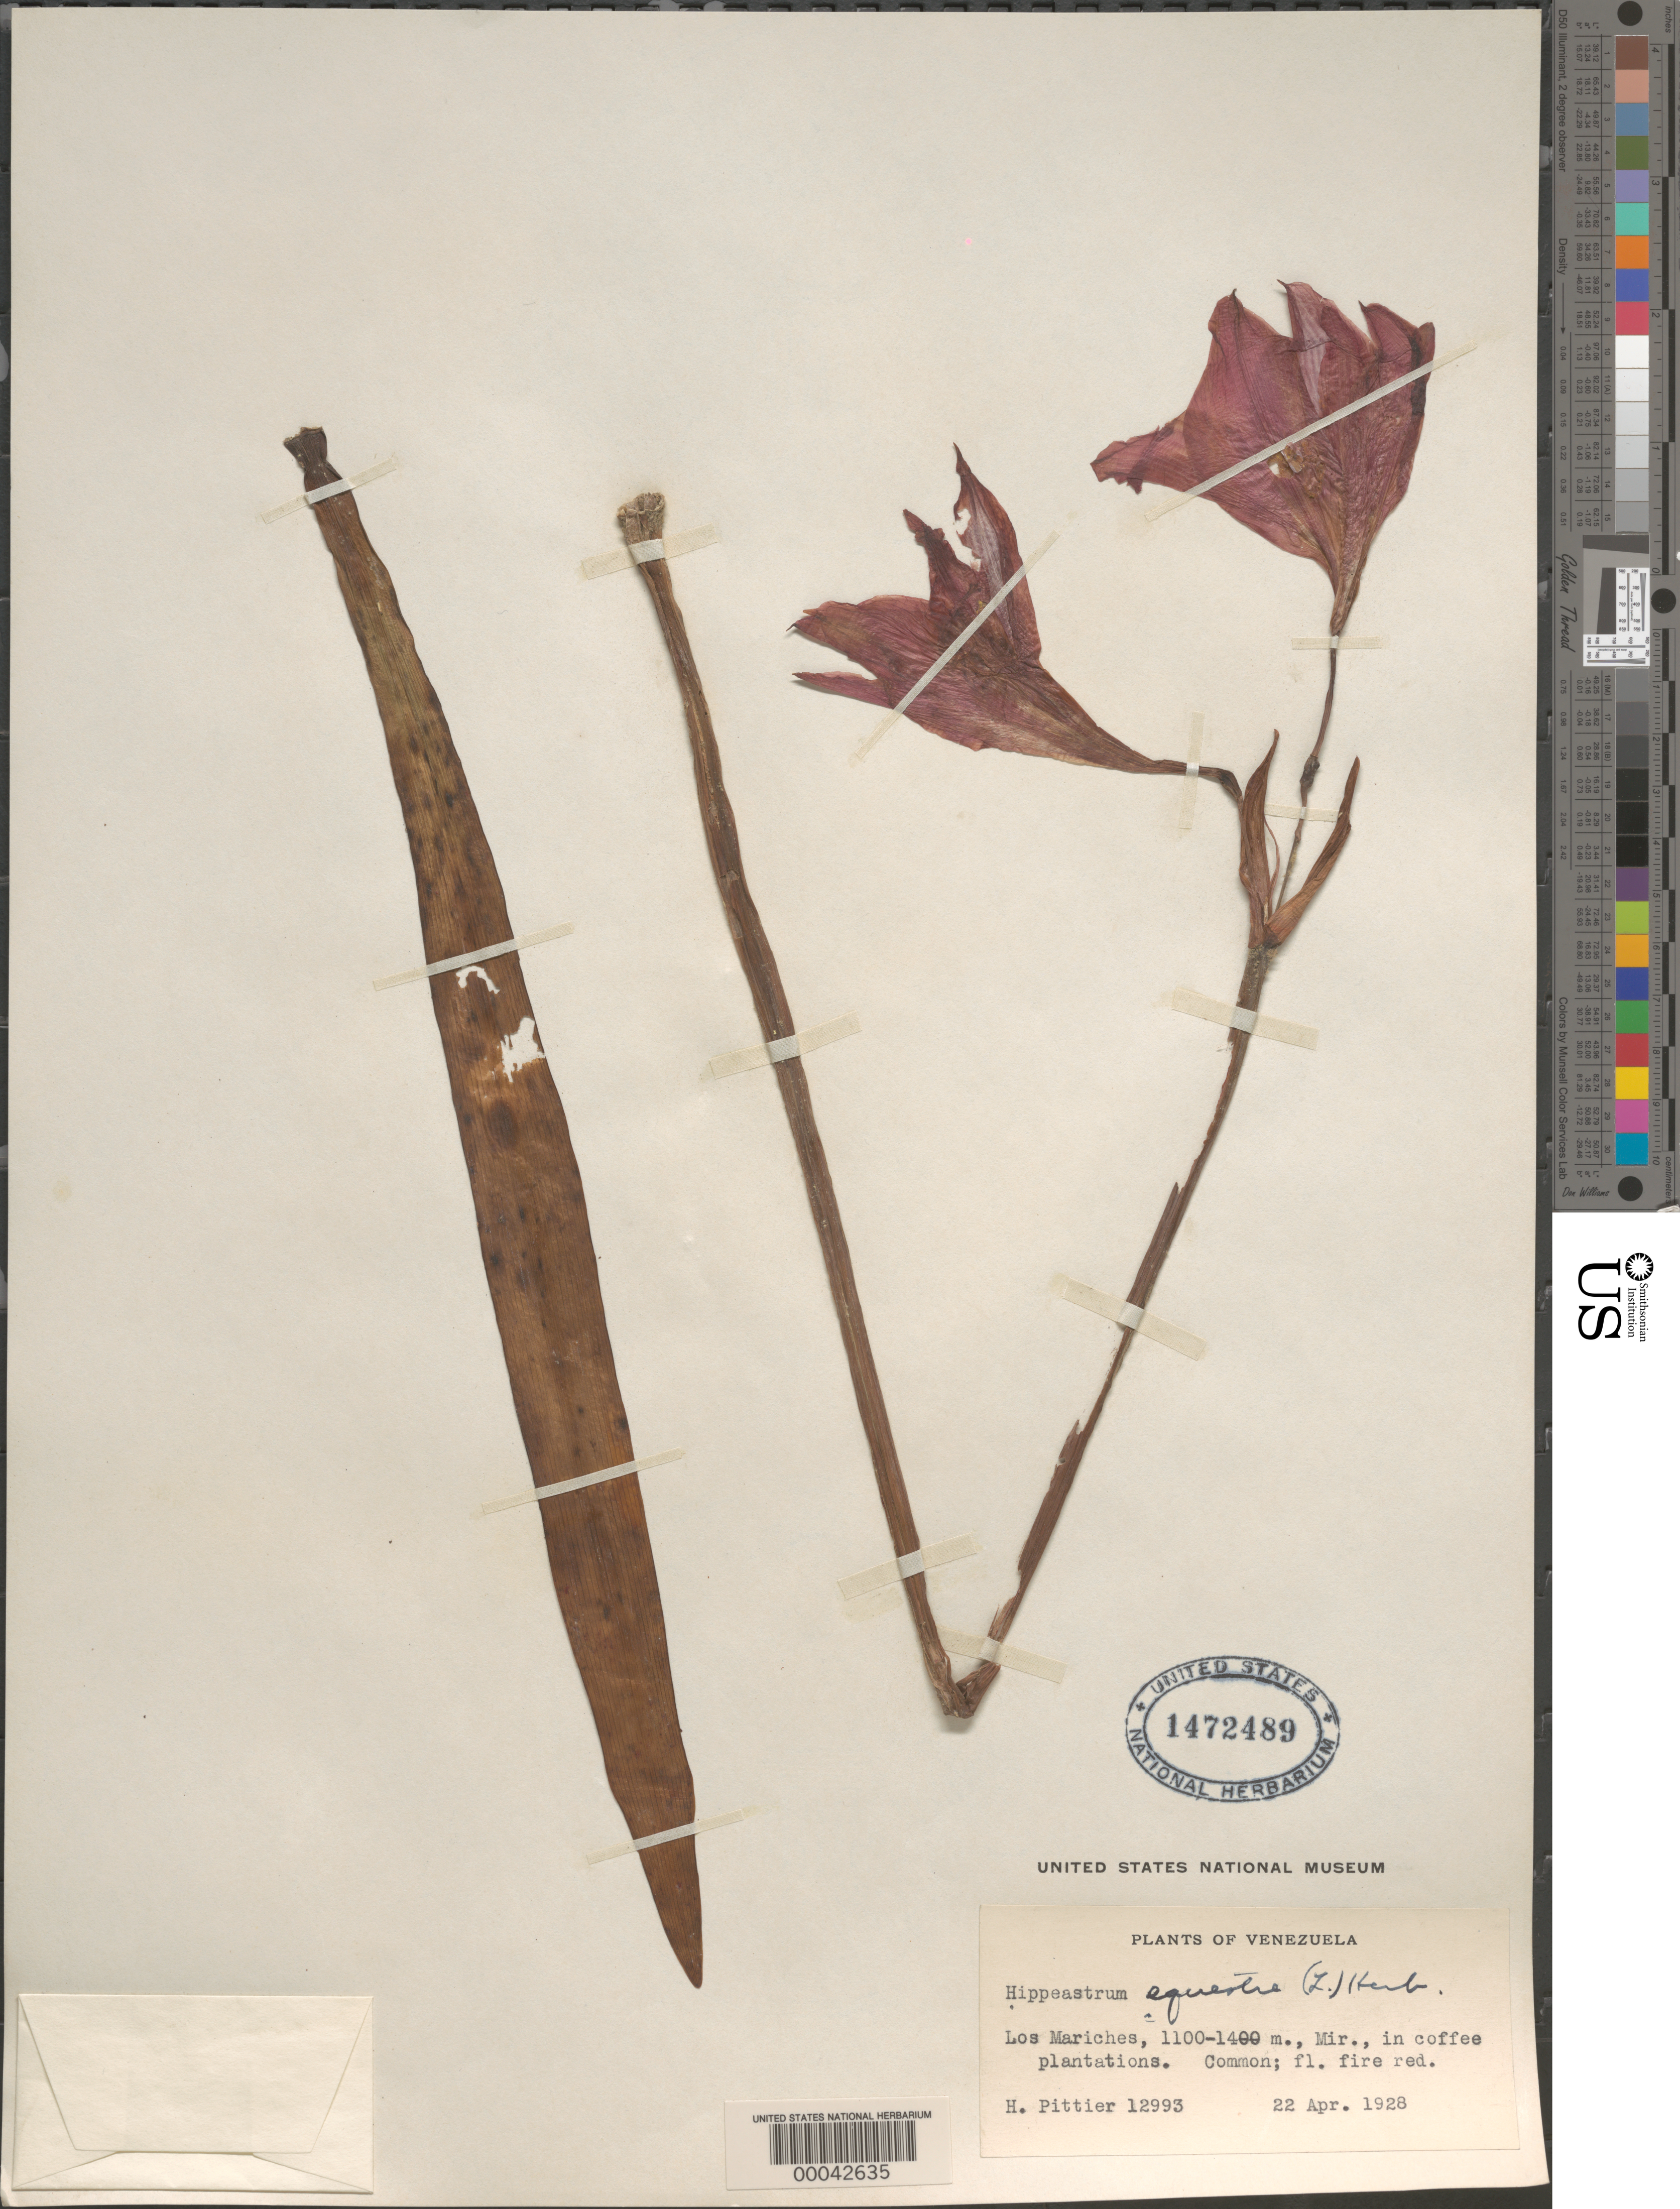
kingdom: Plantae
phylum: Tracheophyta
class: Liliopsida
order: Asparagales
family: Amaryllidaceae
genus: Hippeastrum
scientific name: Hippeastrum equestre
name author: (Aiton) Herb.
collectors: H. F. Pittier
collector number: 12993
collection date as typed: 22 Apr 1928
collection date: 1928-04-22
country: Venezuela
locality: Los mariches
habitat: In coffee plantations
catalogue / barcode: US 1472489